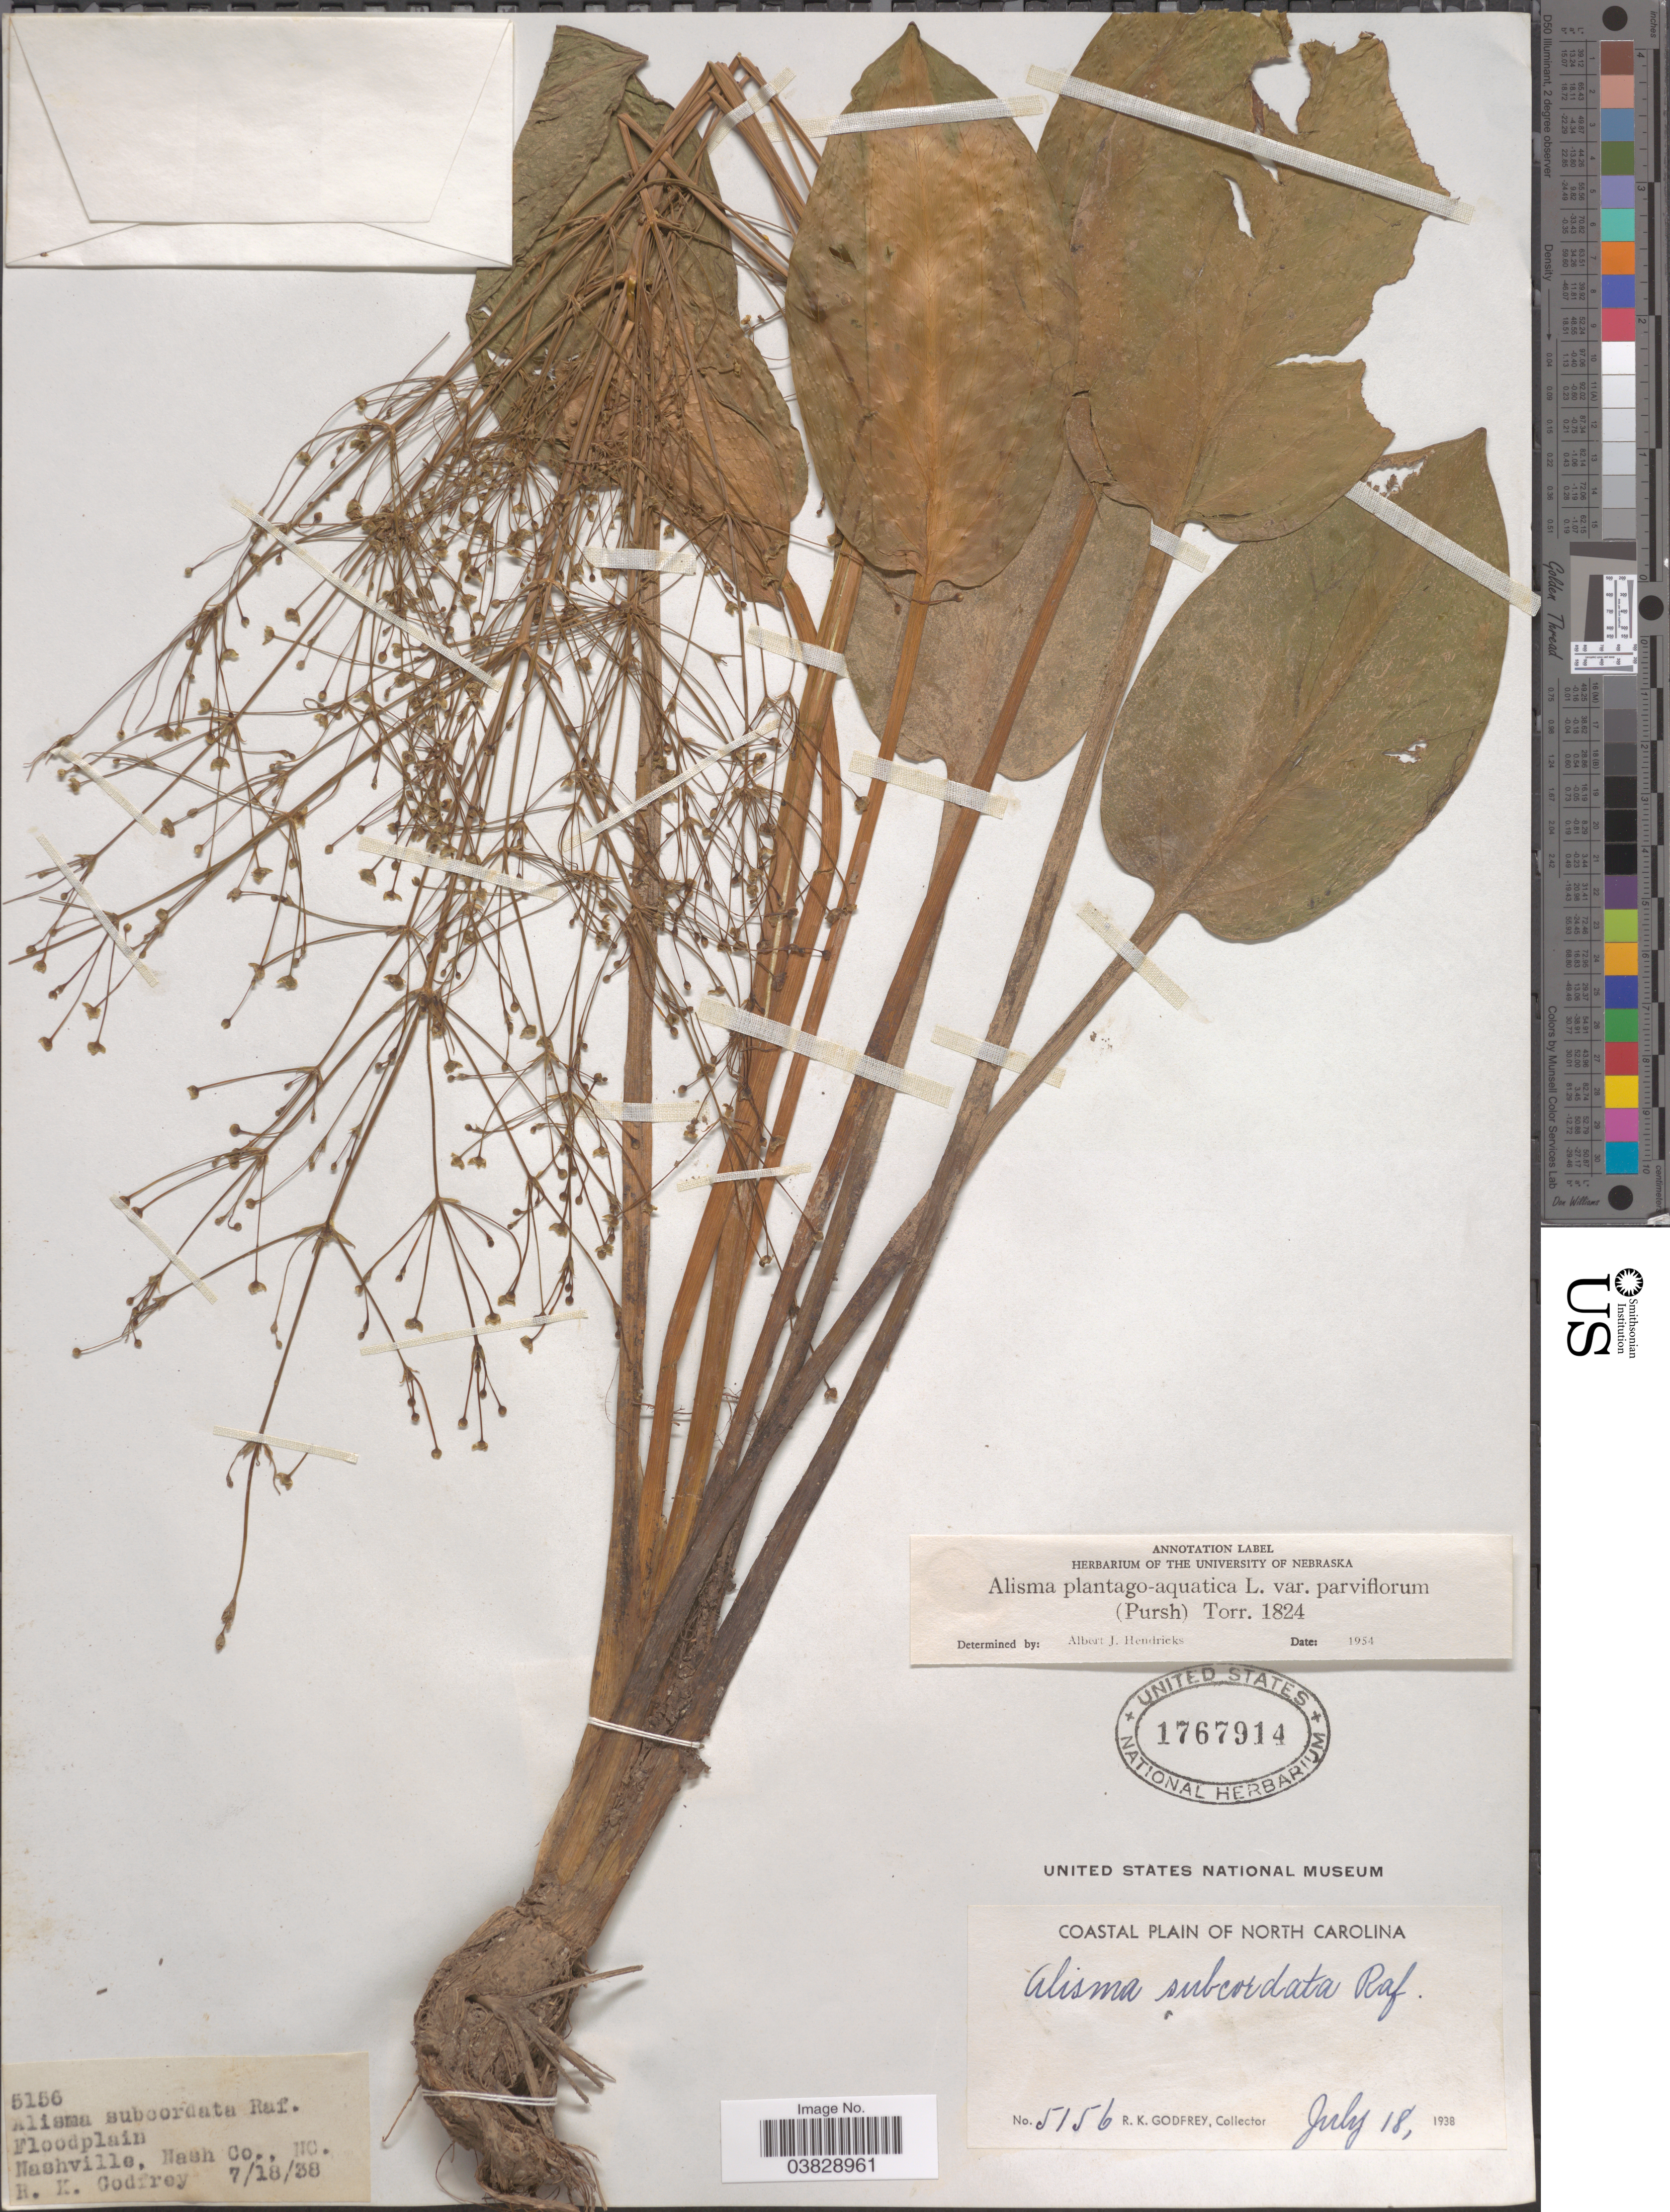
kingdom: Plantae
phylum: Tracheophyta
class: Liliopsida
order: Alismatales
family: Alismataceae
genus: Alisma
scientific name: Alisma plantago-aquatica var. parviflorum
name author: (Pursh) Torr.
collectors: R. K. Godfrey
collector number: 5156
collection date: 1938-07-18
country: United States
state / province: North Carolina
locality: Coastal Plain of North Carolina. Floodplain. Nashville, Nash Co.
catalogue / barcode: US 1767914